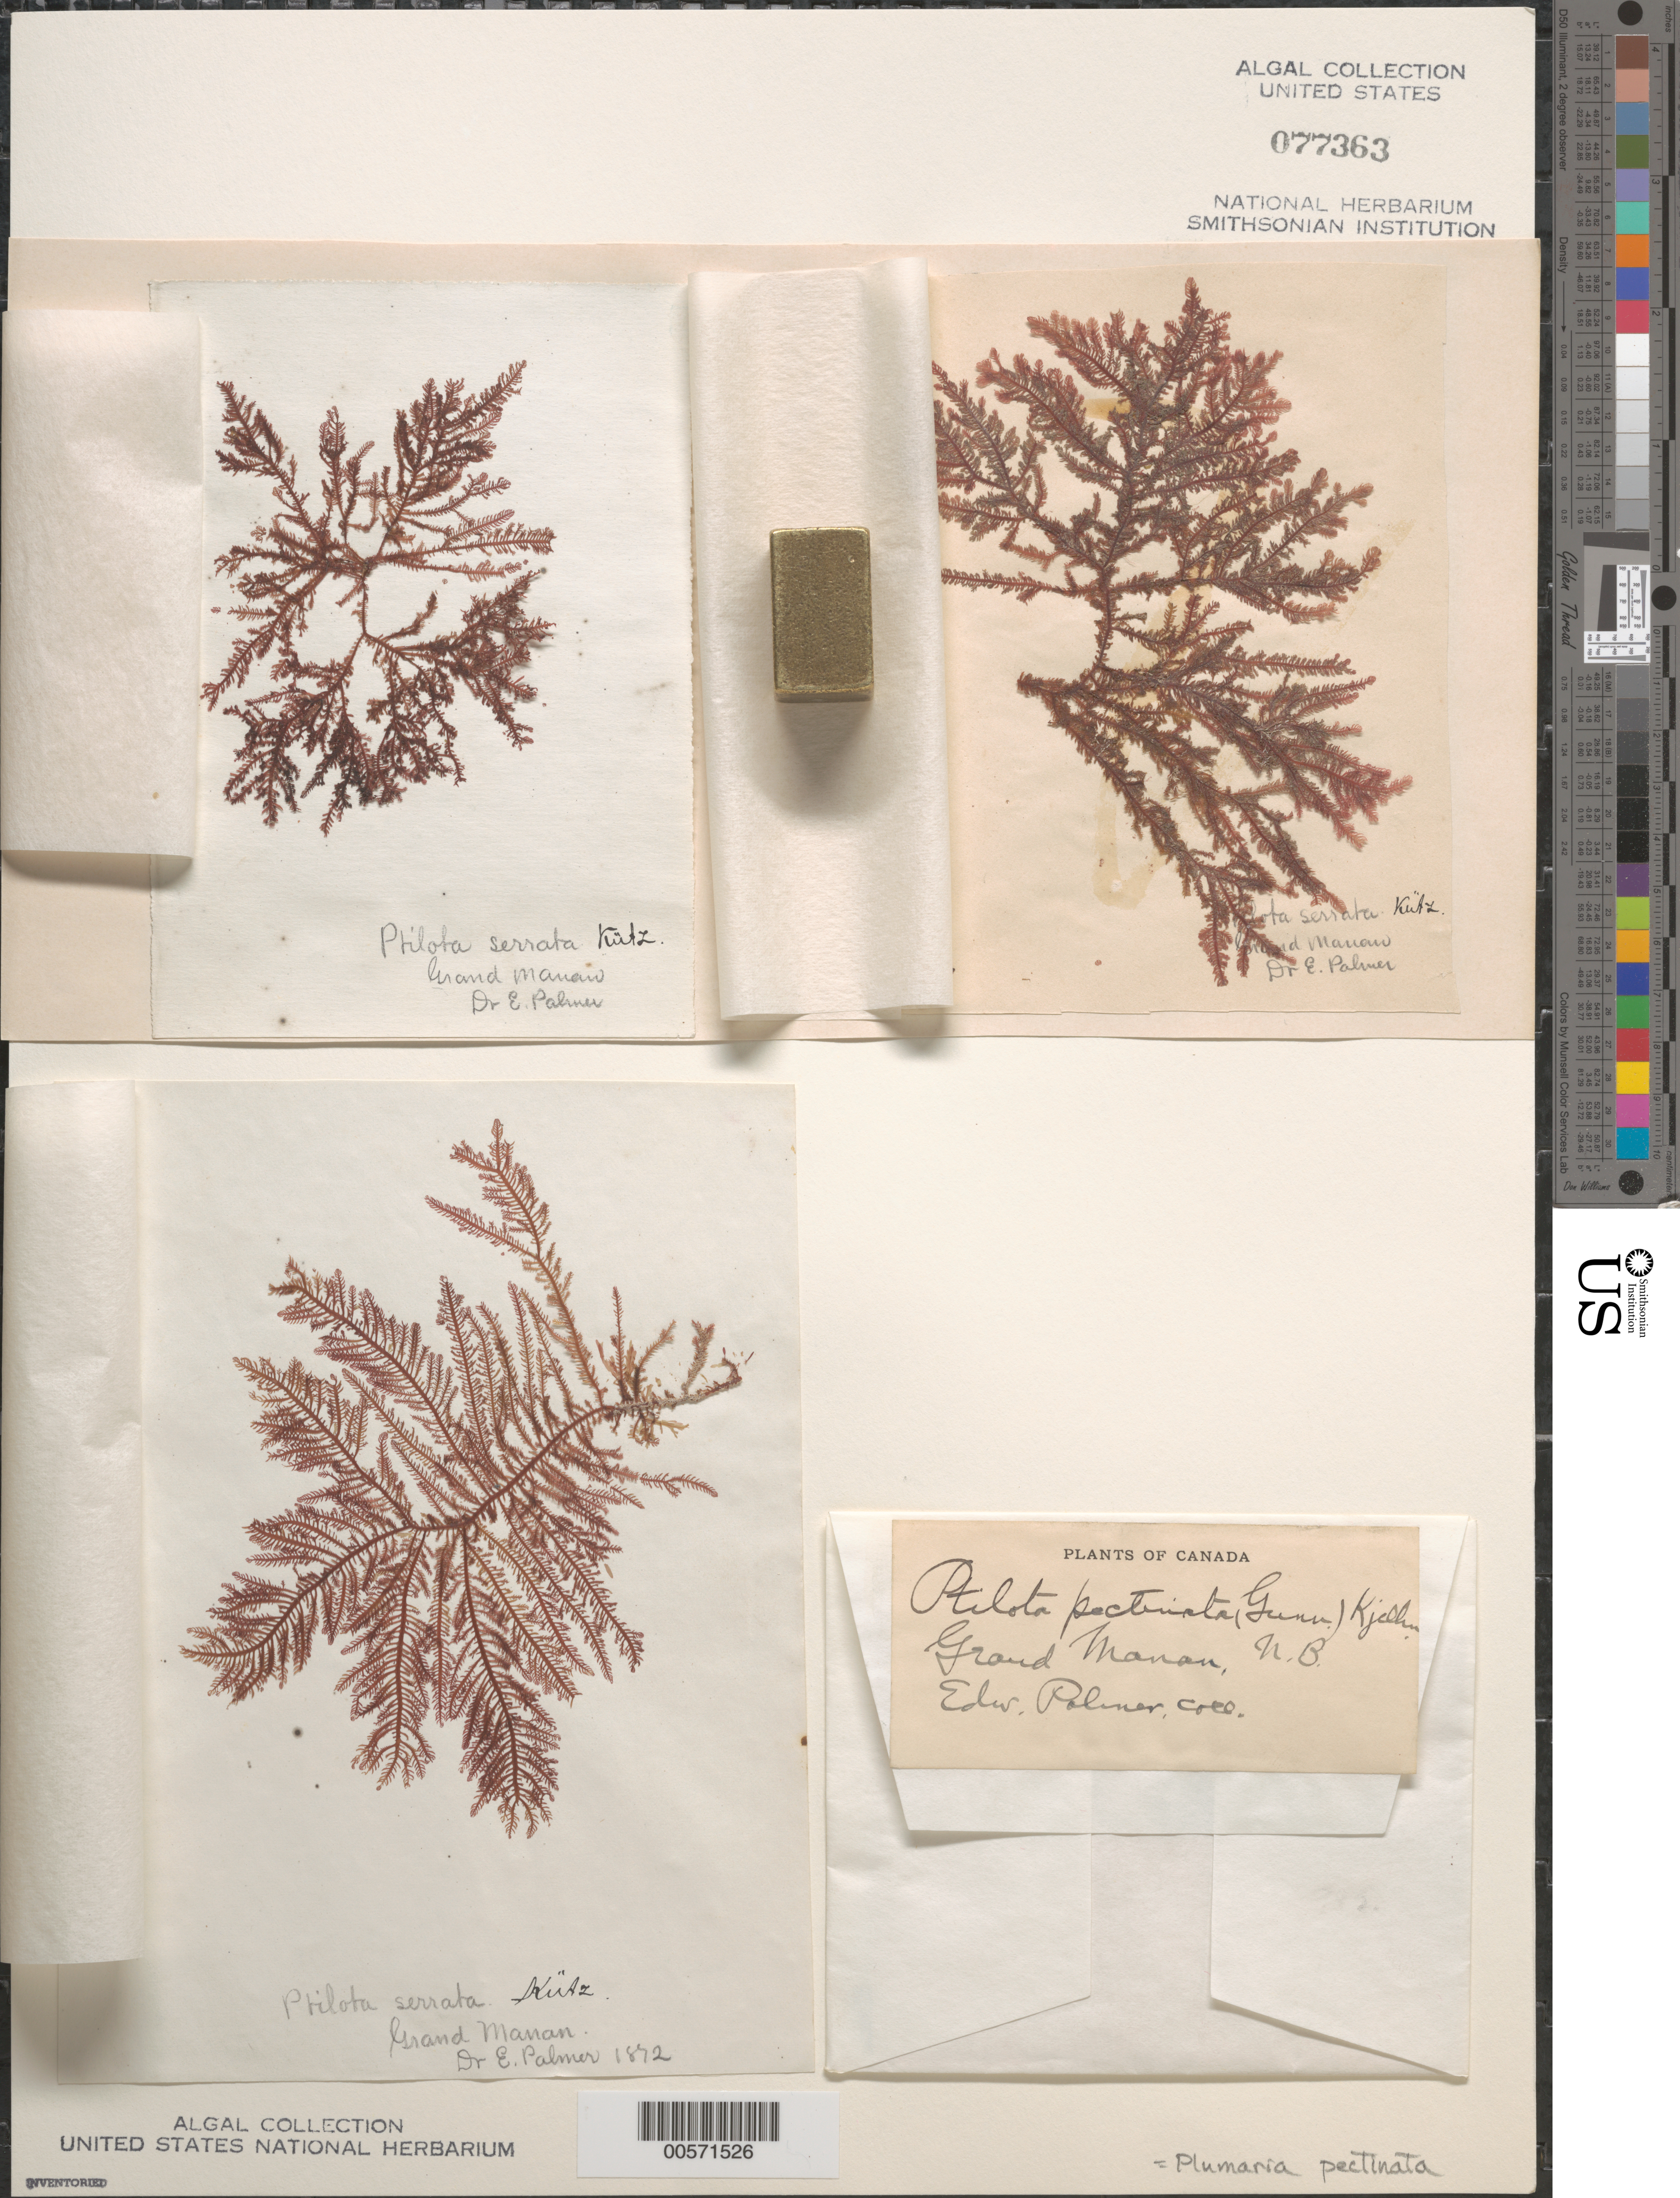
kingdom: Plantae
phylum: Rhodophyta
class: Florideophyceae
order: Ceramiales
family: Wrangeliaceae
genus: Plumaria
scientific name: Plumaria pectinata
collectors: E. Palmer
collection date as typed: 1872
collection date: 1872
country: Canada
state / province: New Brunswick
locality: Grand manan island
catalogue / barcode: US 77363